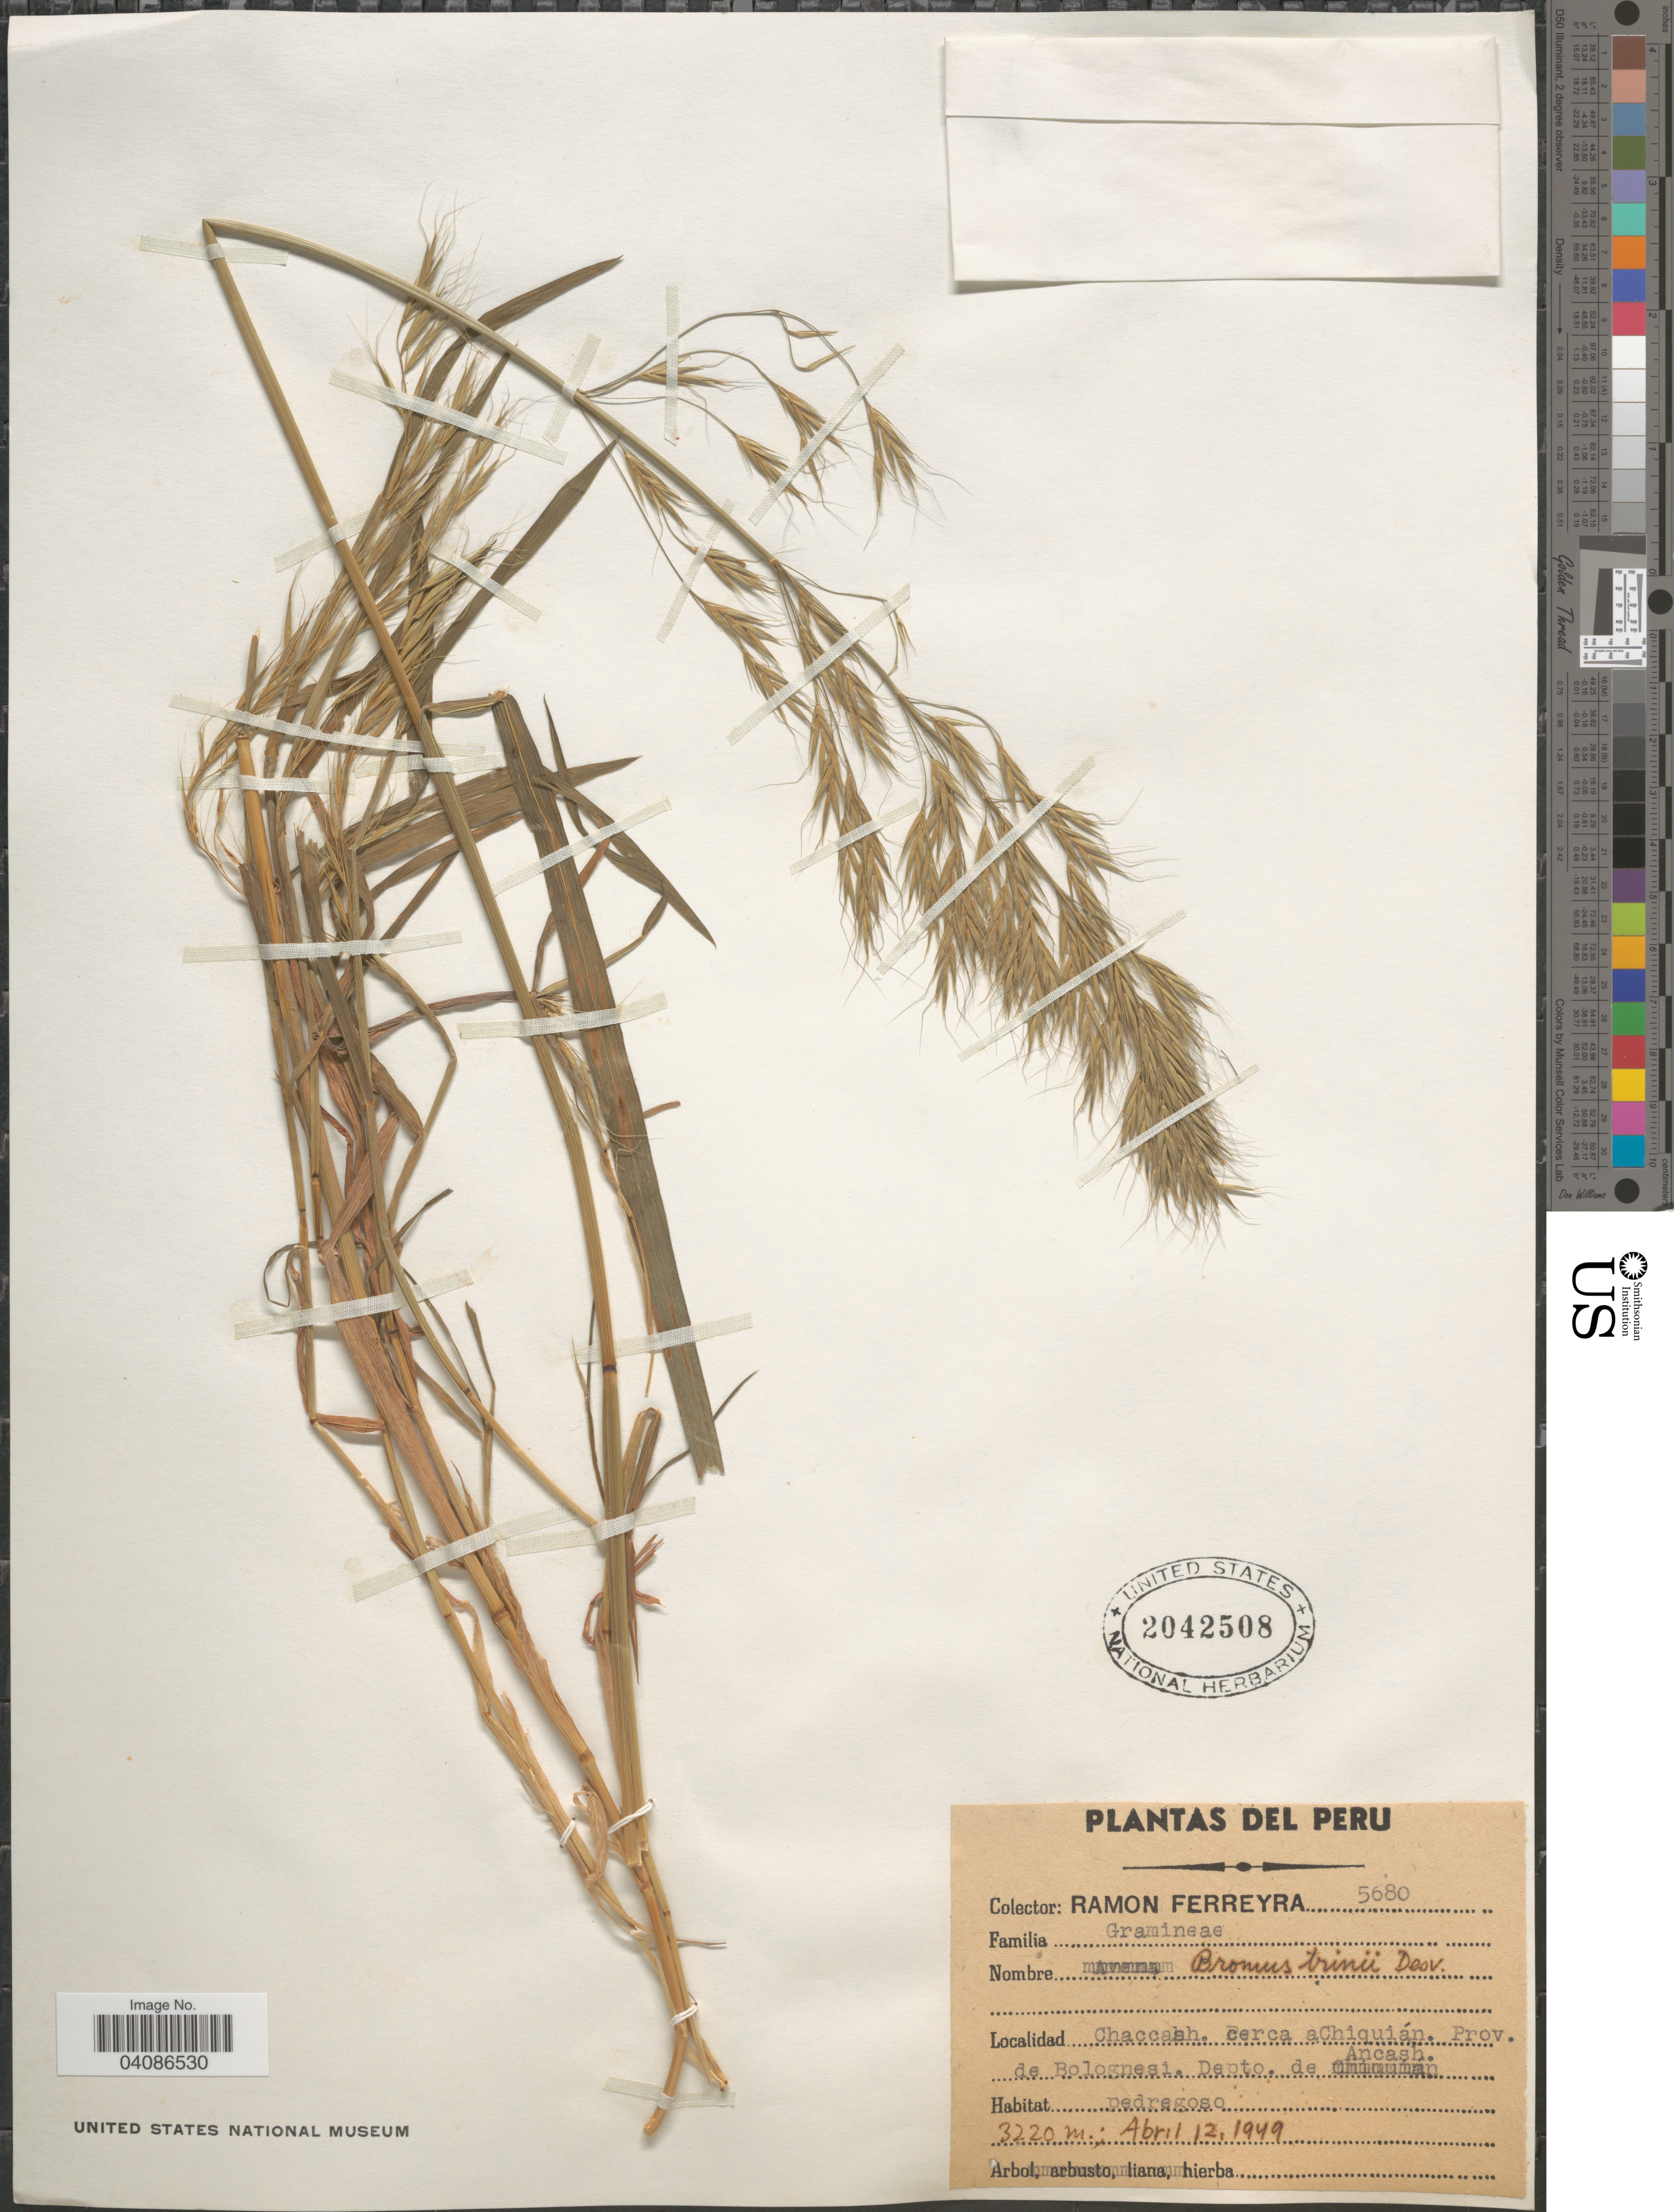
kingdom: Plantae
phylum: Tracheophyta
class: Liliopsida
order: Poales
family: Poaceae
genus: Bromus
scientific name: Bromus berteroanus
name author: Colla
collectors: R. A. Ferreyra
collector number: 5680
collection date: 1949-04-12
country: Peru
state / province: Ancash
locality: Chaccash. cerca aChiquián. Prov. de Bolognesi. Depto. de Ancash.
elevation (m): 3220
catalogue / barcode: US 2042508